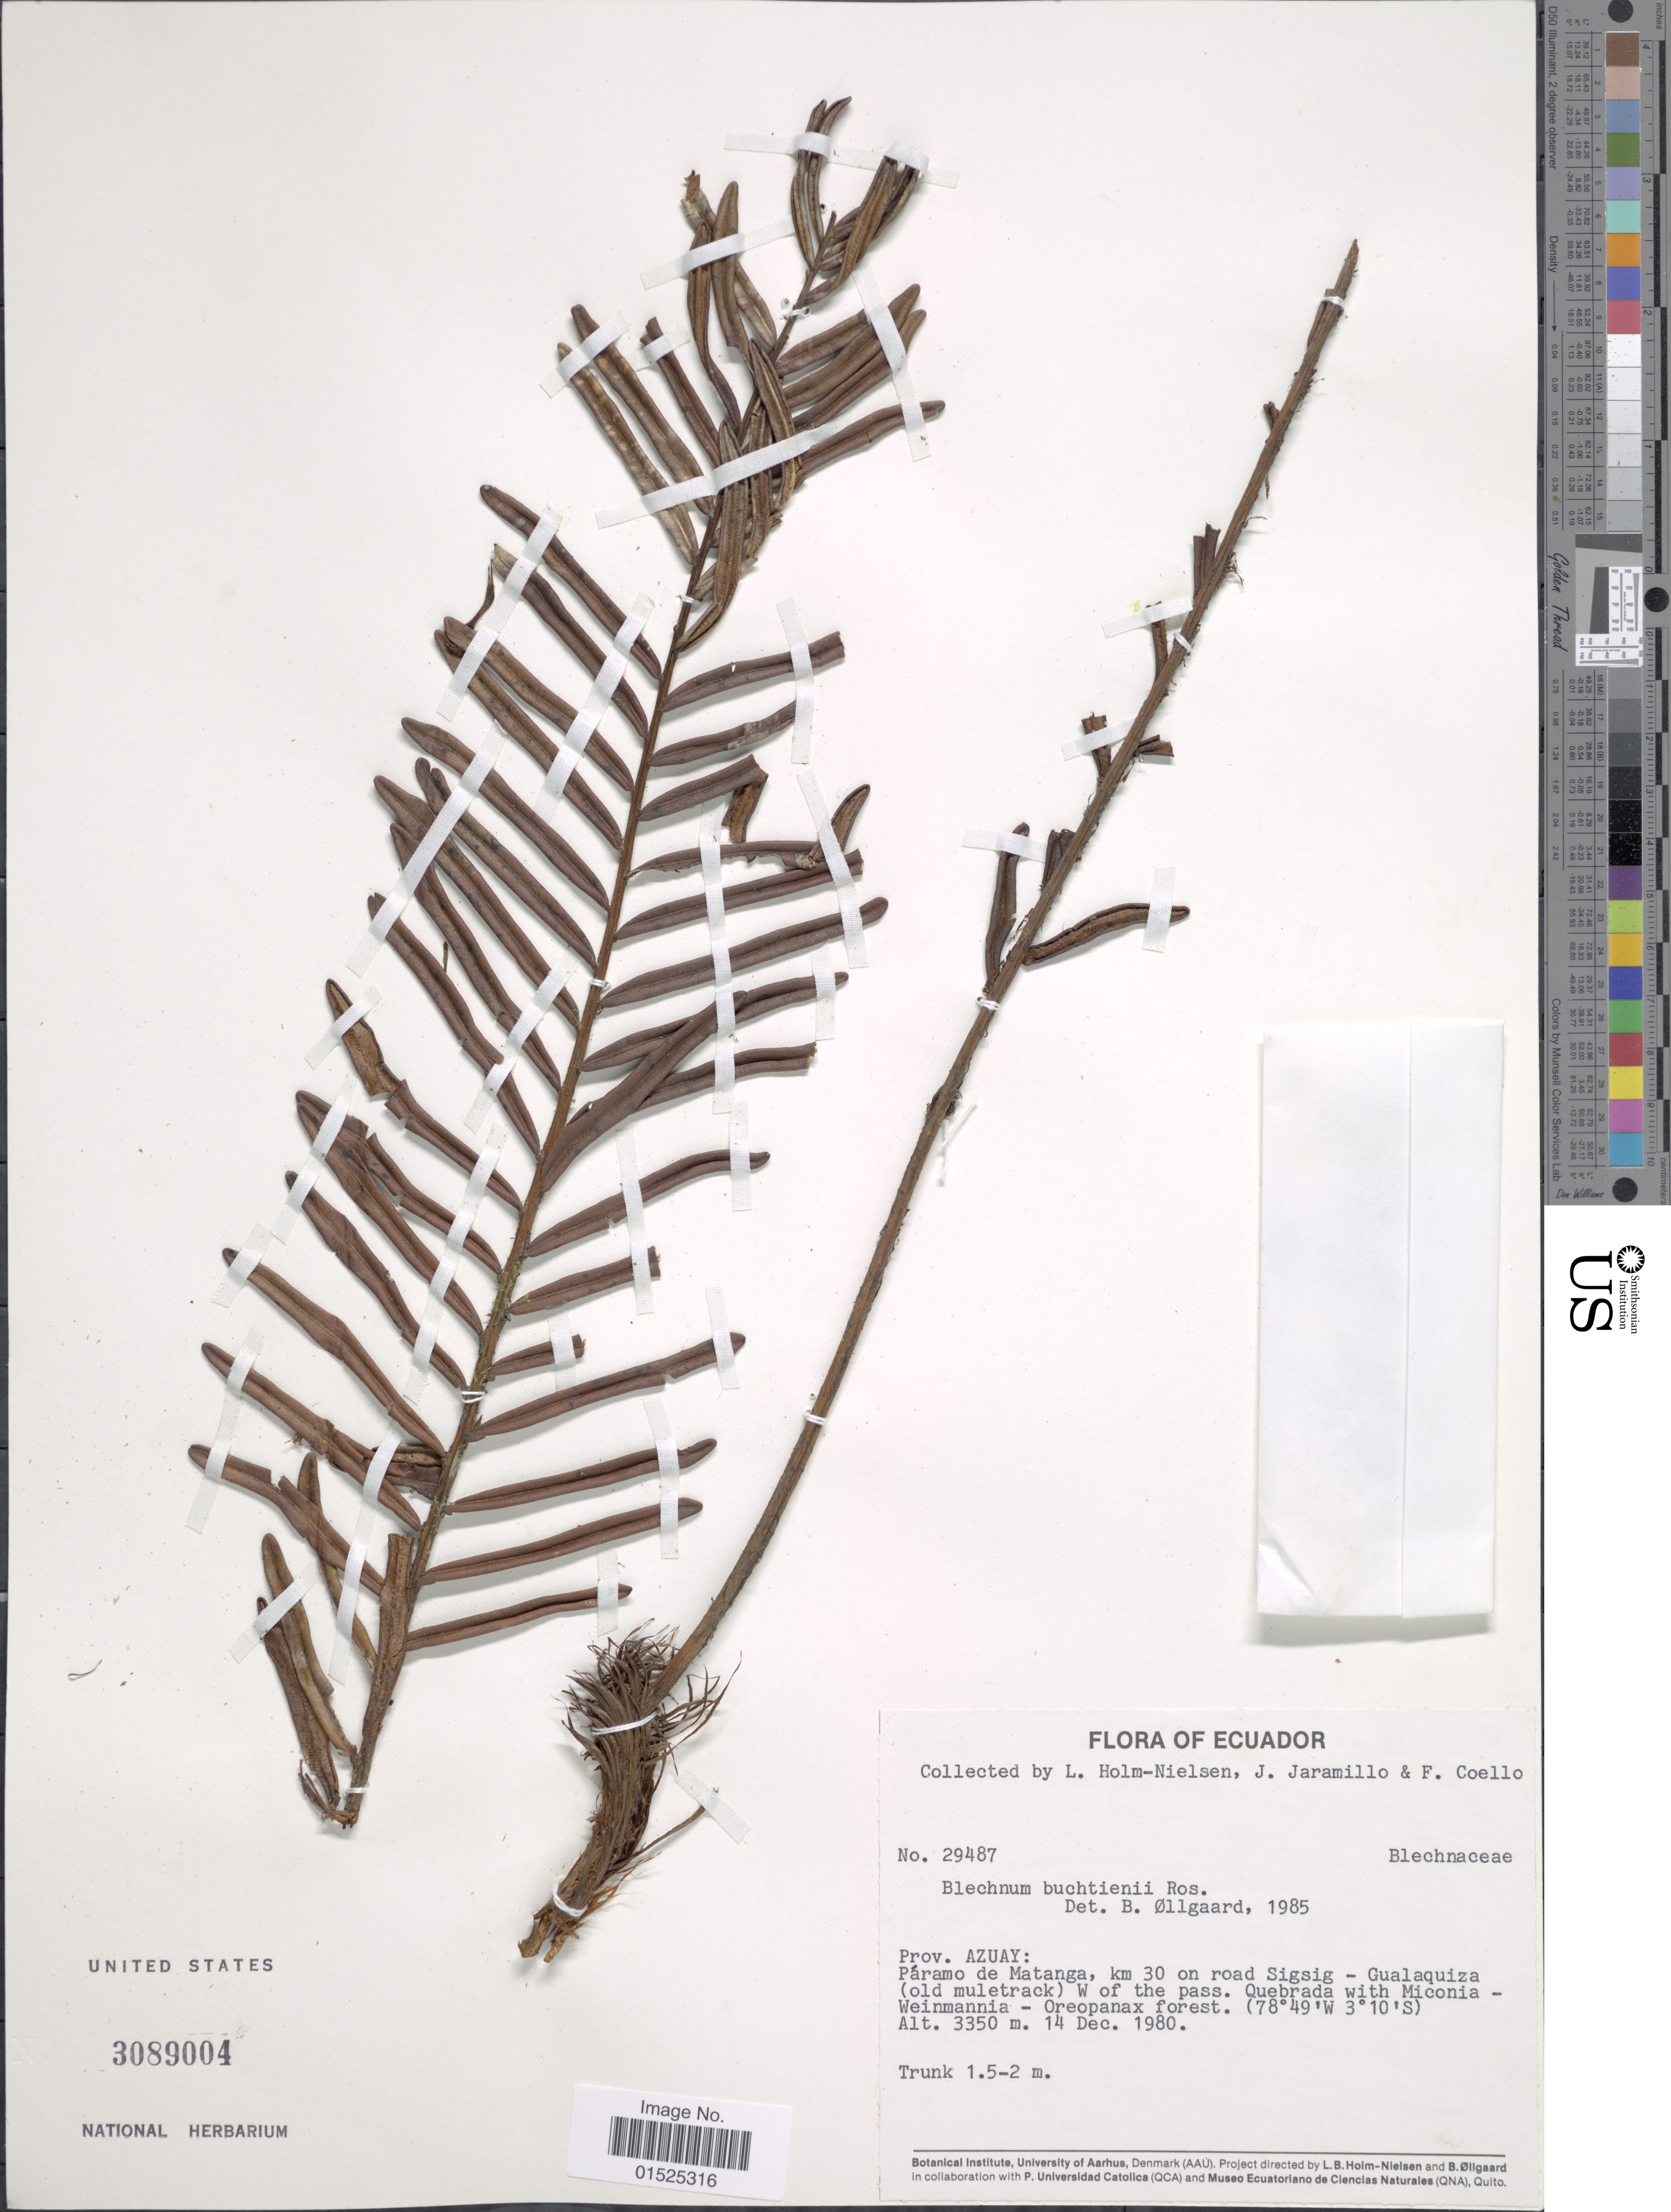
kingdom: Plantae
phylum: Tracheophyta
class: Polypodiopsida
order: Polypodiales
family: Blechnaceae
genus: Blechnum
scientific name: Blechnum auratum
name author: (Fée) R.M. Tryon & Stolze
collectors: L. B. Holm-Nielsen, J. Jaramillo & F. Coello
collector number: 29487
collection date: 1980-12-14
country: Ecuador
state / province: Azuay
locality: Paramo de Matanga, km 30 on road Sigsig - Gualaquiza (old muletrack) W of the pass. Quebrada with Miconia - Weinmannia - Oreopanax forest.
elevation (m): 3350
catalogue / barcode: US 3089004